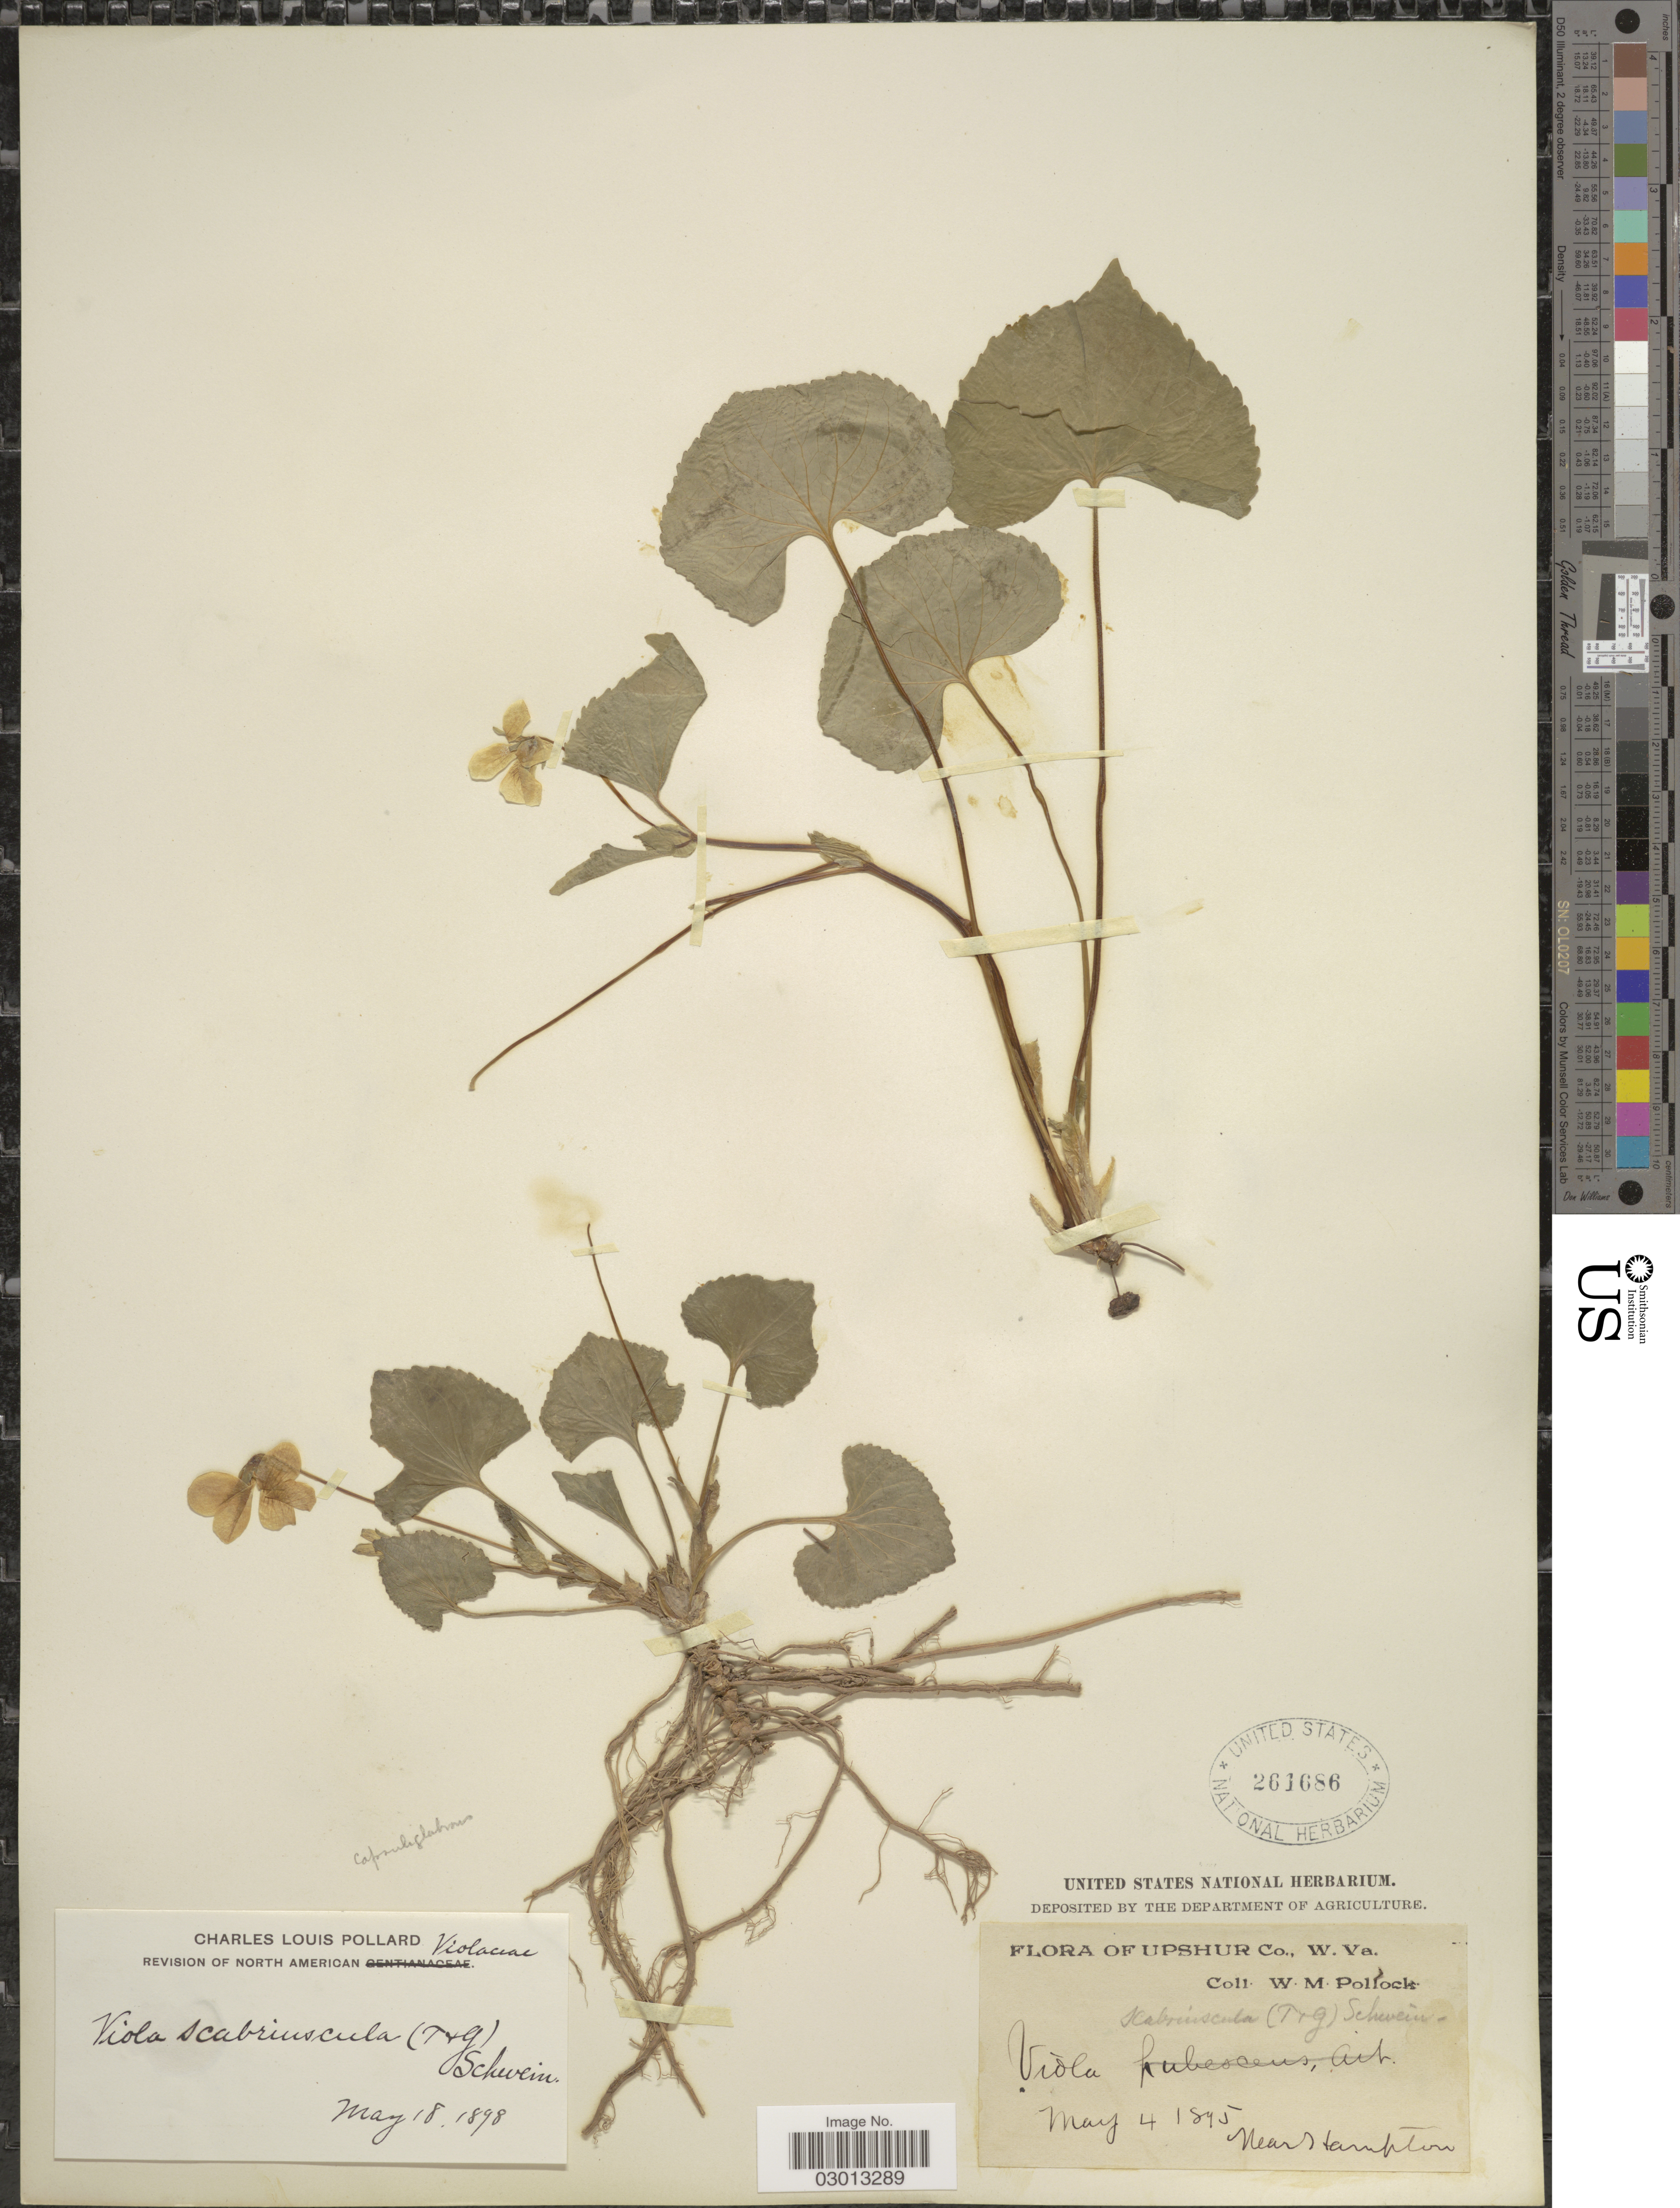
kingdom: Plantae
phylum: Tracheophyta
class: Magnoliopsida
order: Malpighiales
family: Violaceae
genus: Viola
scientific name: Viola pensylvanica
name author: Michx.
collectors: W. M. Pollock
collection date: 1895-05-04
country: United States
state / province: West Virginia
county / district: Upshur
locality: Near Hampton.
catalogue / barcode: US 261686